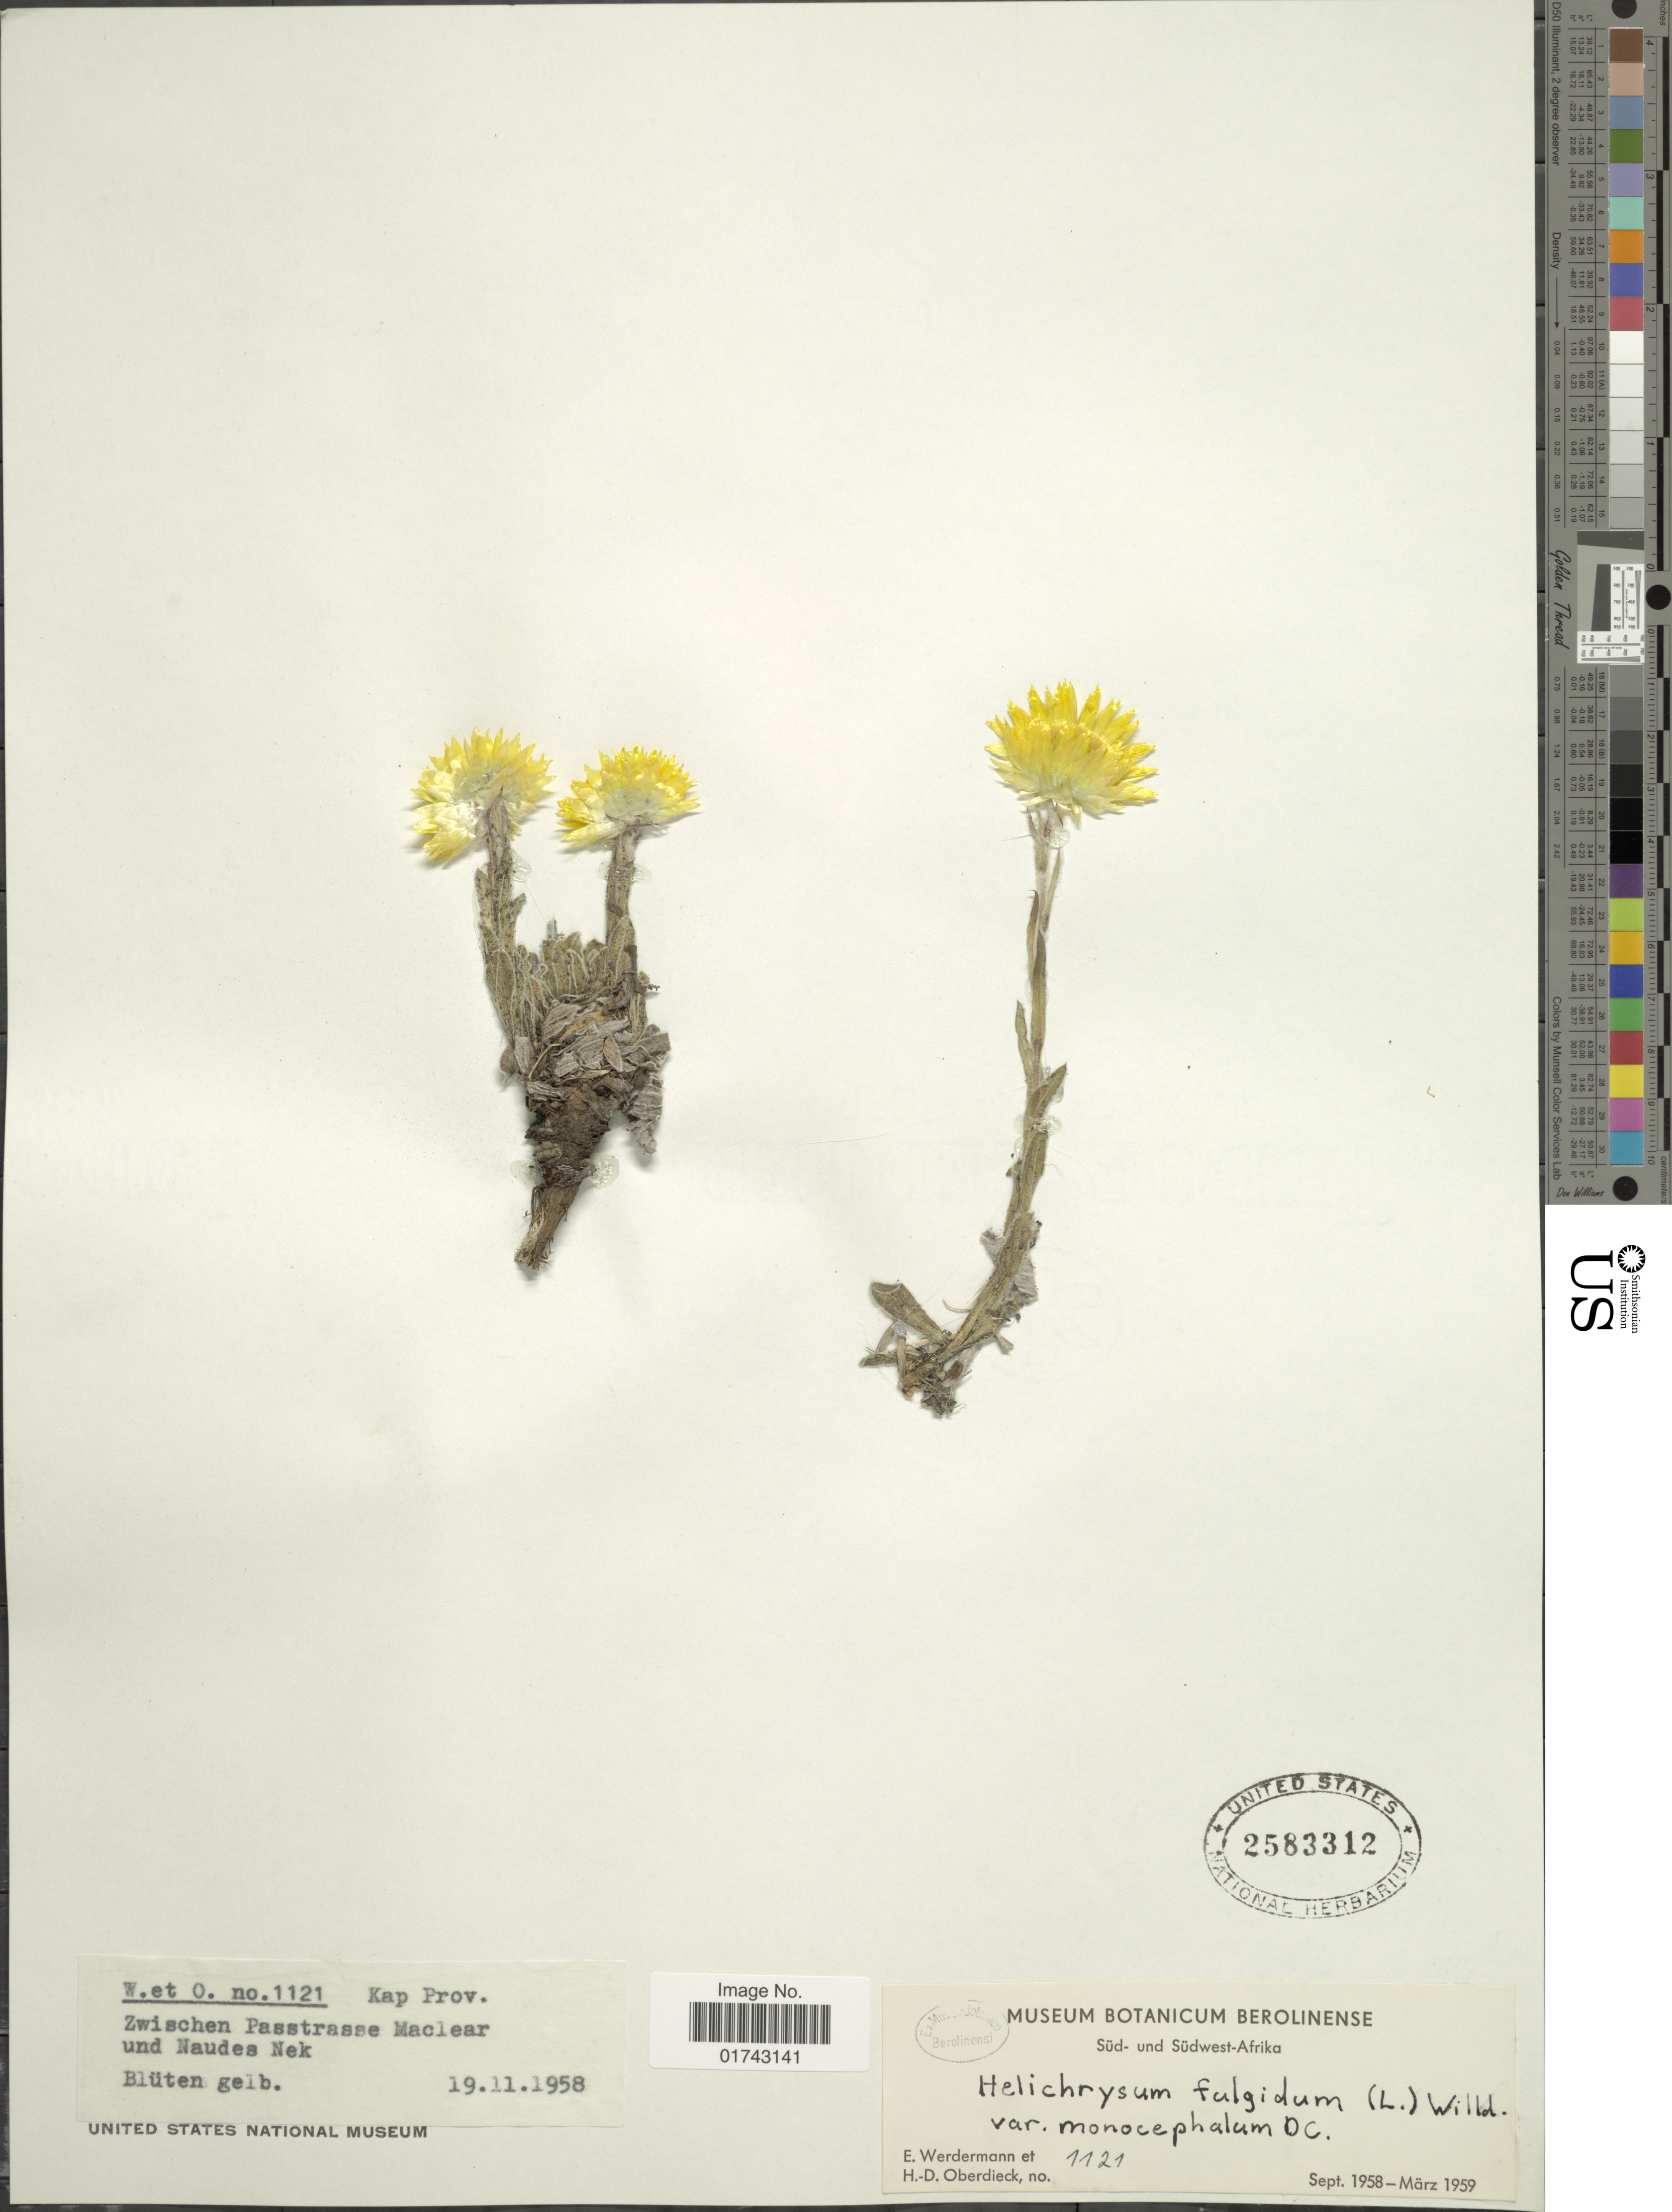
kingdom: Plantae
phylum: Tracheophyta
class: Magnoliopsida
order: Asterales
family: Asteraceae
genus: Helichrysum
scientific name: Helichrysum fulgidum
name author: (L. f.) A. Cunn.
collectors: E. Werdermann & H. Oberdieck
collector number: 1121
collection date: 1958-11-19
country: South Africa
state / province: Eastern Cape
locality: Kap Prov., Zwischen Passstrasse Maclear und Naudes Nek, Süd- und Südwest-Afrika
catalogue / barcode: US 2583312